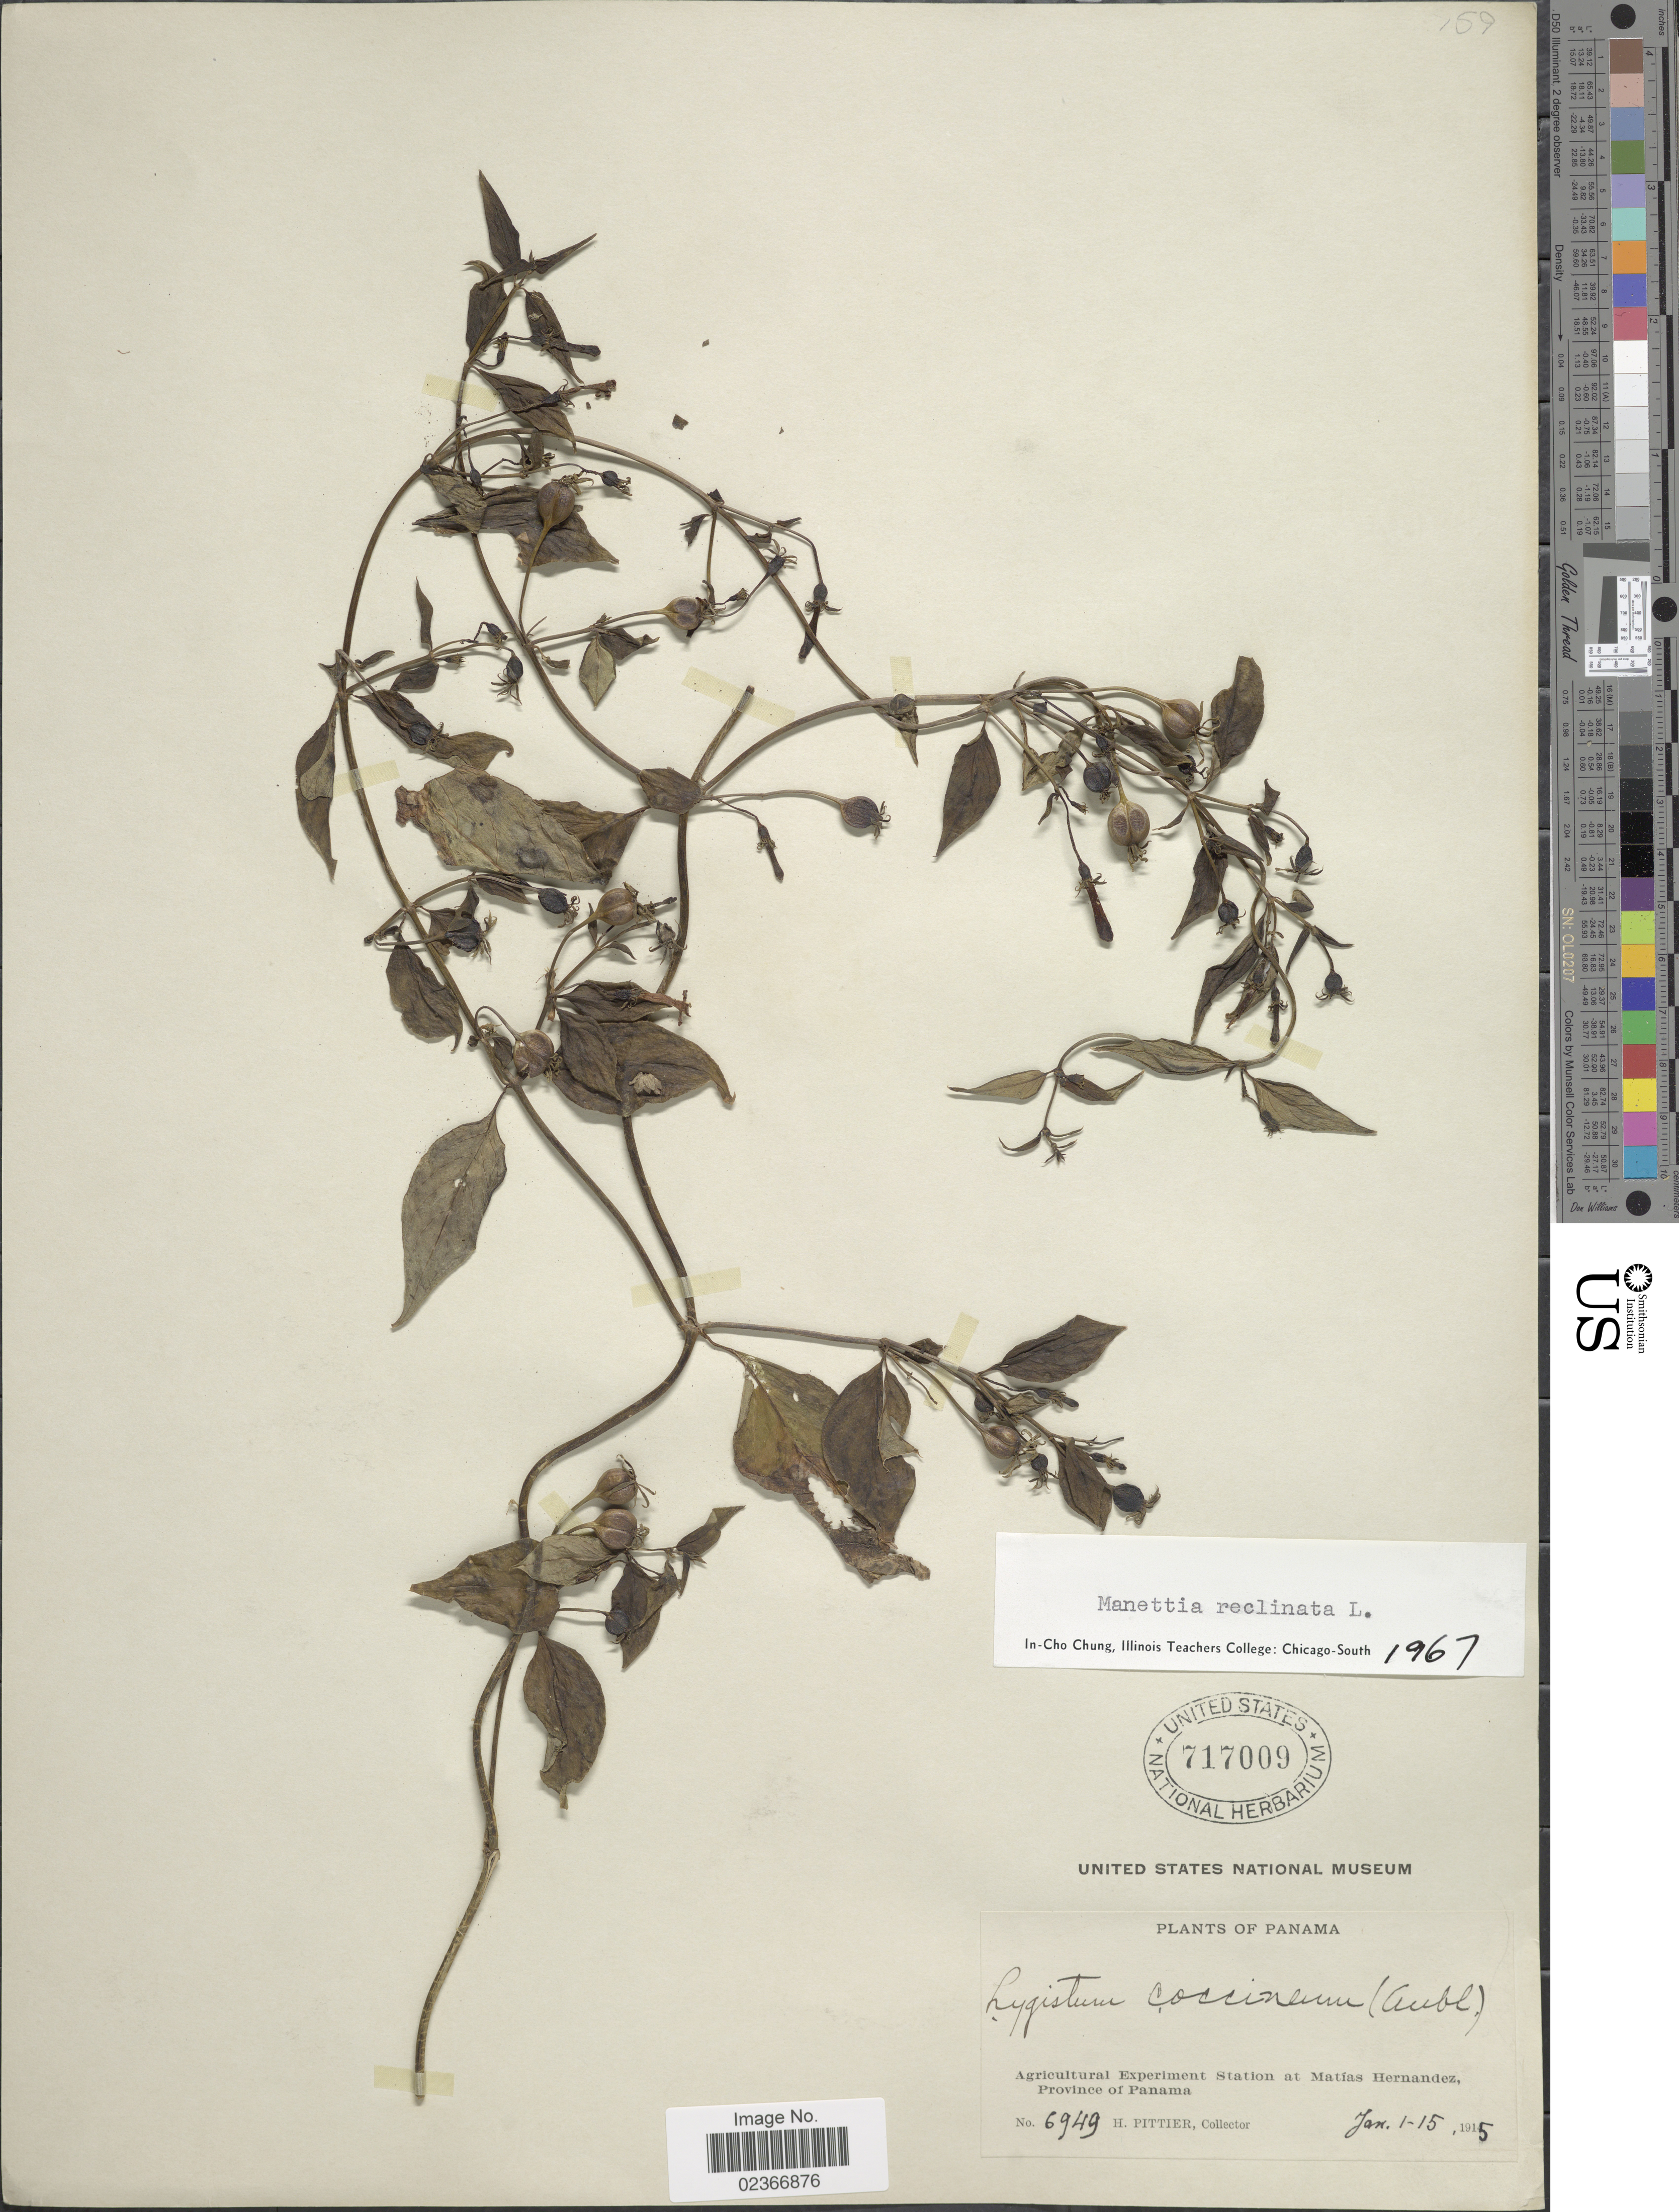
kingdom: Plantae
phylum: Tracheophyta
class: Magnoliopsida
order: Gentianales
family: Rubiaceae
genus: Manettia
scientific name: Manettia reclinata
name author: L.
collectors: H. F. Pittier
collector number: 6949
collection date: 1915-01-01/1915-01-15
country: Panama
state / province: Panamá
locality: Agricultural Experiment Station at Matias Hernandez, Province of Panama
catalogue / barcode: US 717009